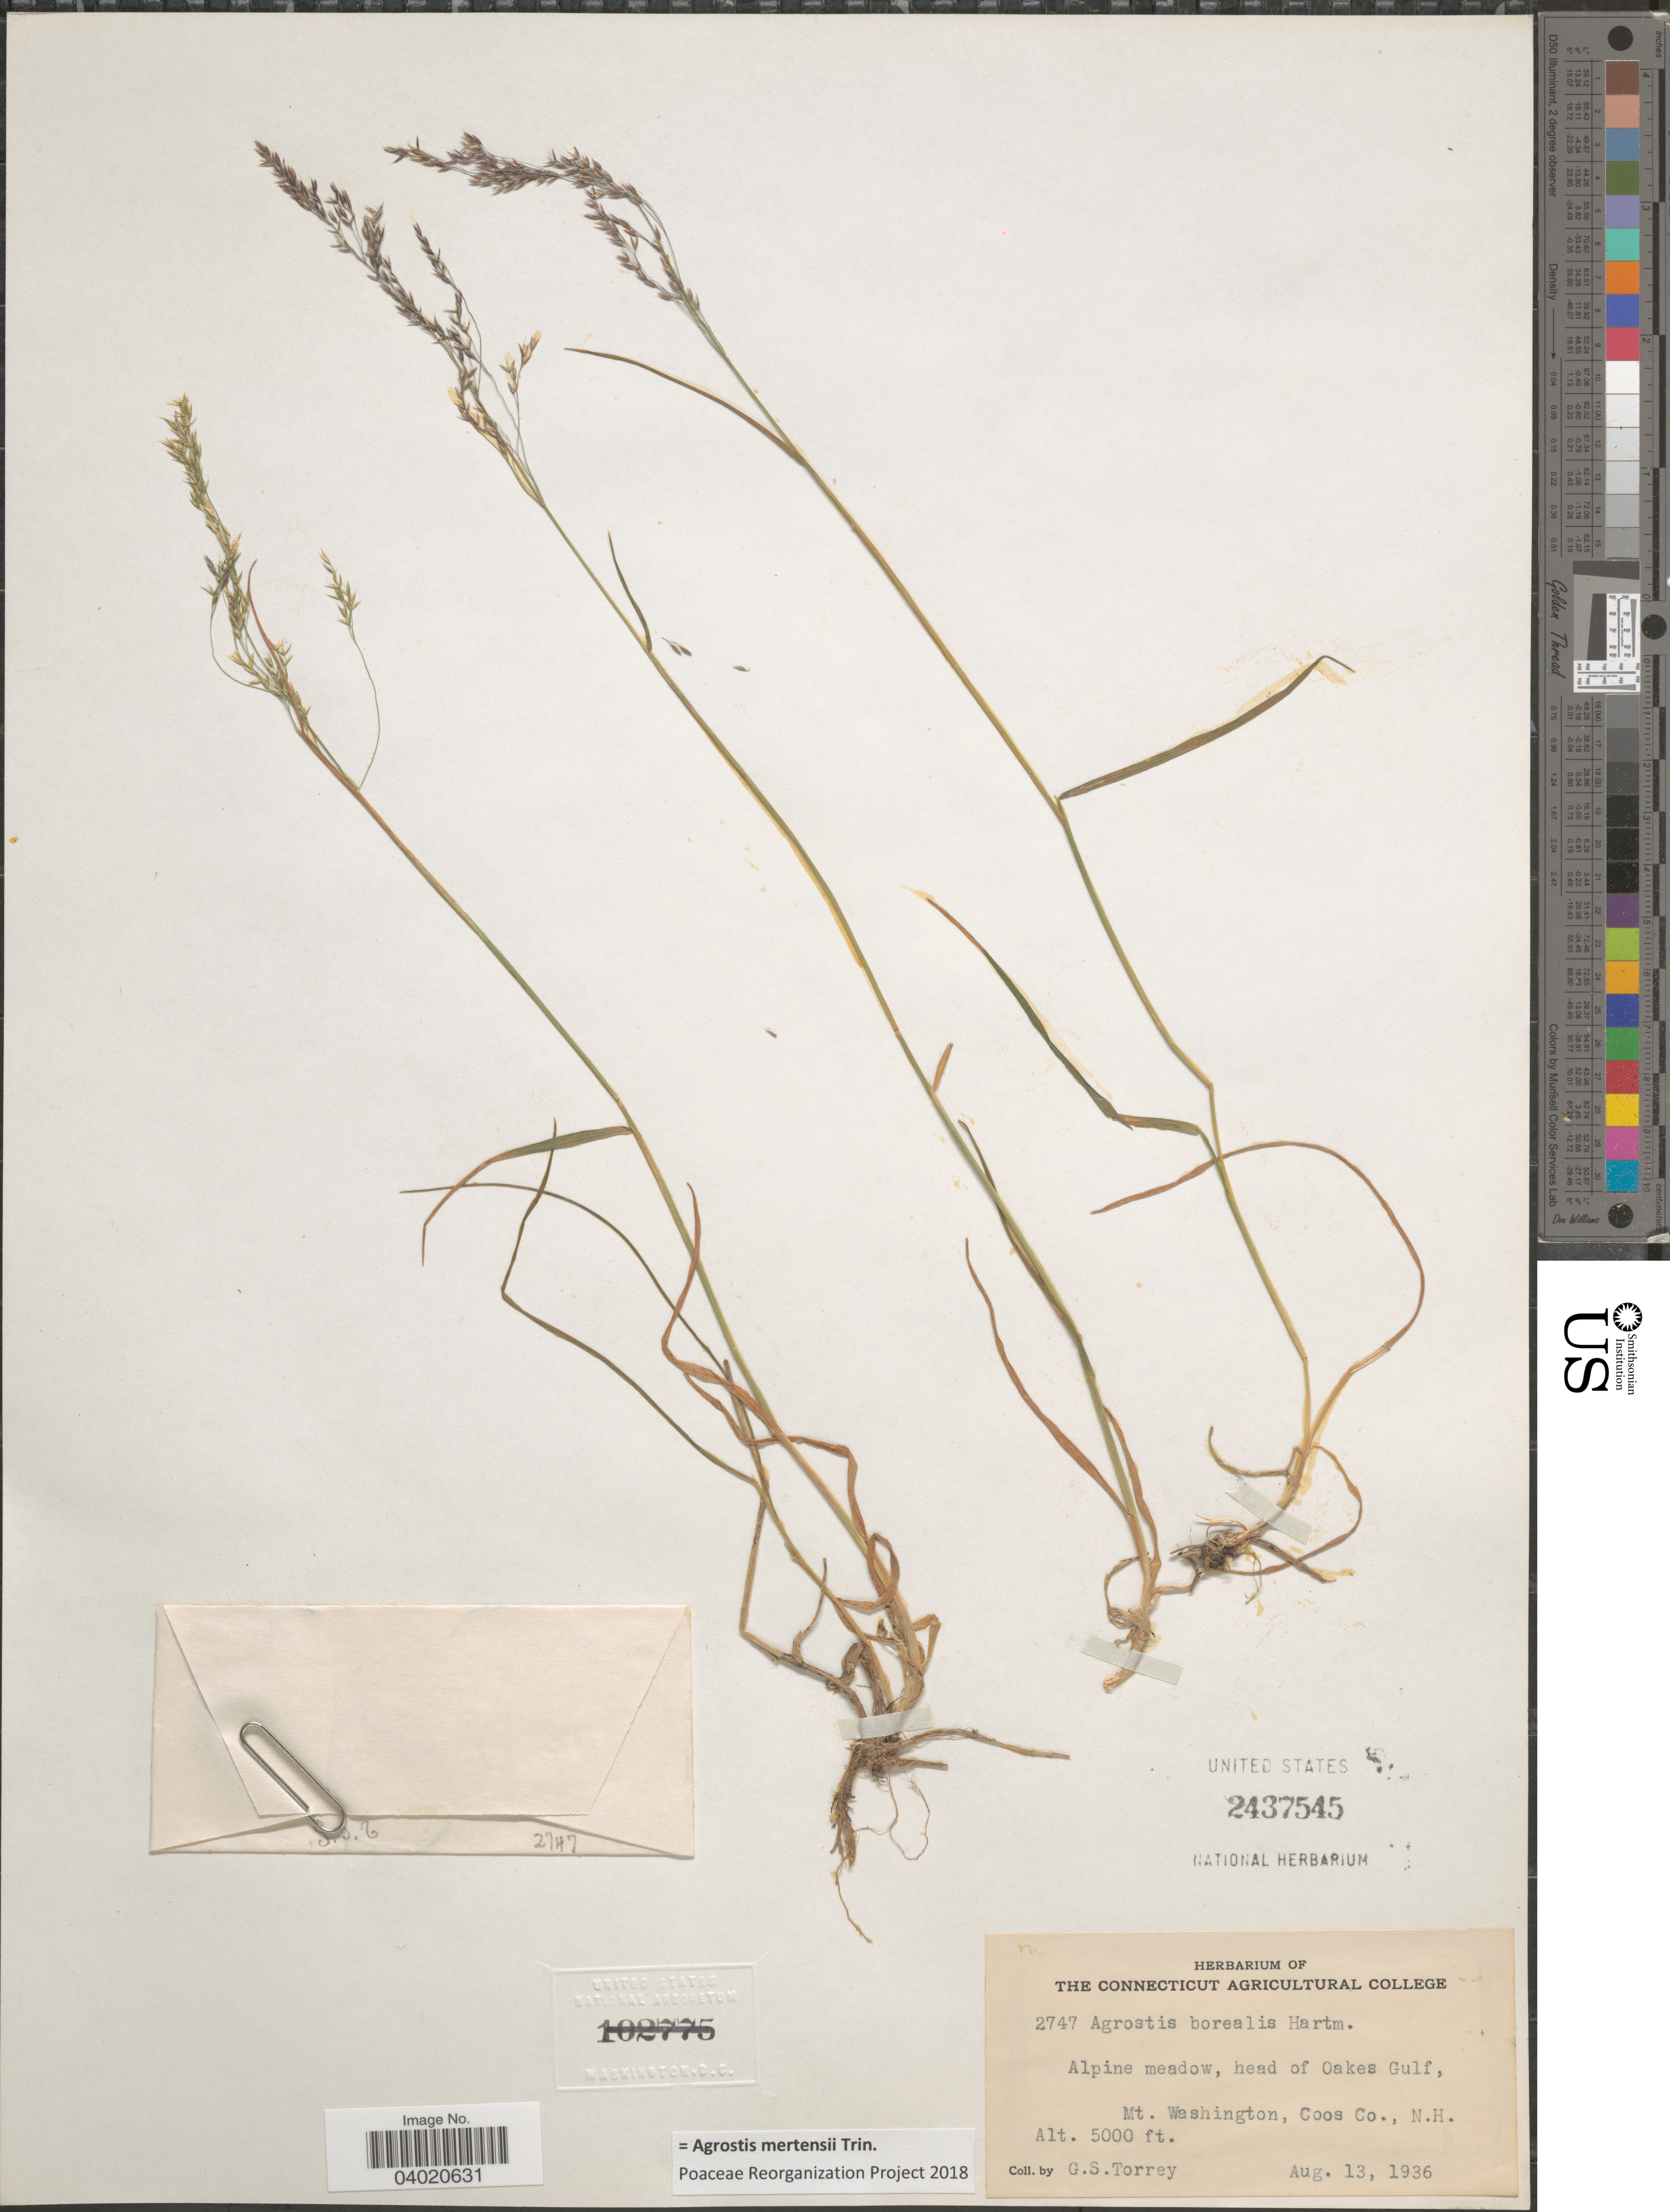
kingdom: Plantae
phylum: Tracheophyta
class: Liliopsida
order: Poales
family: Poaceae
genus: Agrostis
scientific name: Agrostis mertensii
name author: Trin.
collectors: G. S. Torrey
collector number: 2747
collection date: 1936-08-13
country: United States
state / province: New Hampshire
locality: Alpine meadow, head of Oakes Gulf, Mt. Washington, Coos Co.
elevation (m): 1524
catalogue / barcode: US 2437545